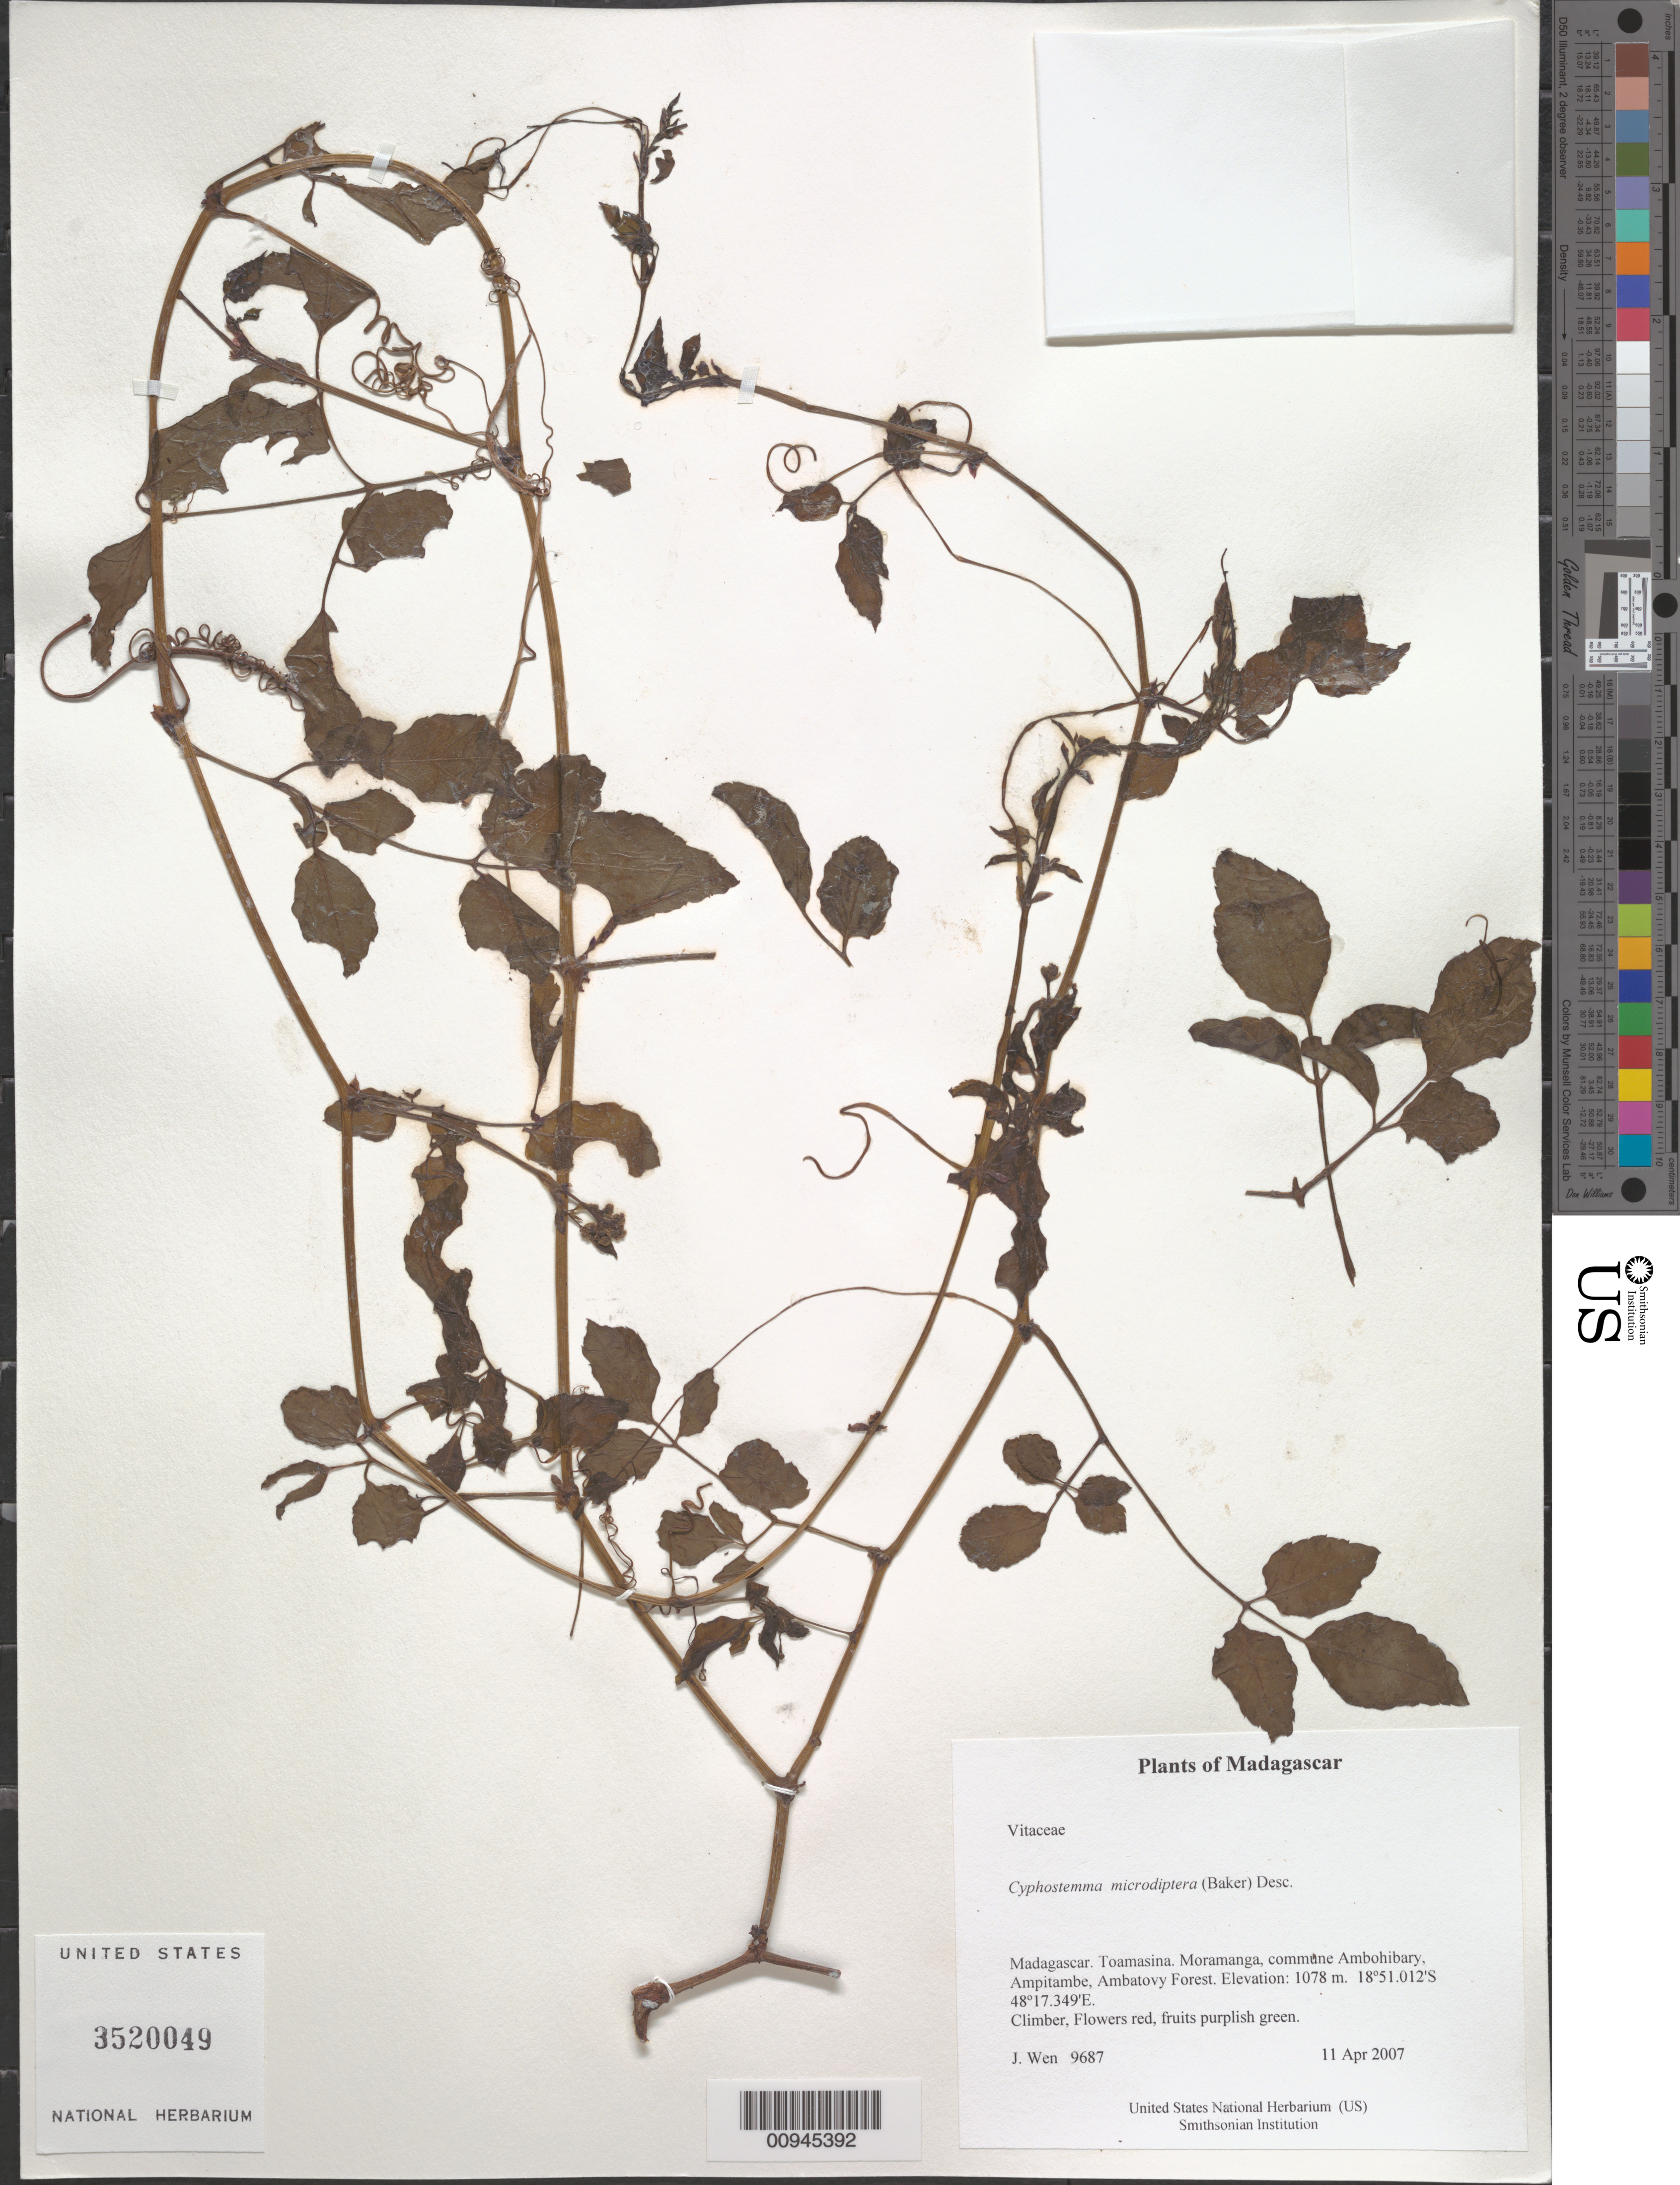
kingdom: Plantae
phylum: Tracheophyta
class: Magnoliopsida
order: Vitales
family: Vitaceae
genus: Cyphostemma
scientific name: Cyphostemma microdiptera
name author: (Baker) Desc.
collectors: J. Wen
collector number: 9687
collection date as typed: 11 Apr 2007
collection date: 2007-04-11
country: Madagascar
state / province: Alaotra Mangoro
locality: Moramanga, commune Ambohibary, Ampitambe, Ambatovy Forest.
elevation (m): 1078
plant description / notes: Sheet number is 3520049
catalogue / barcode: US 35